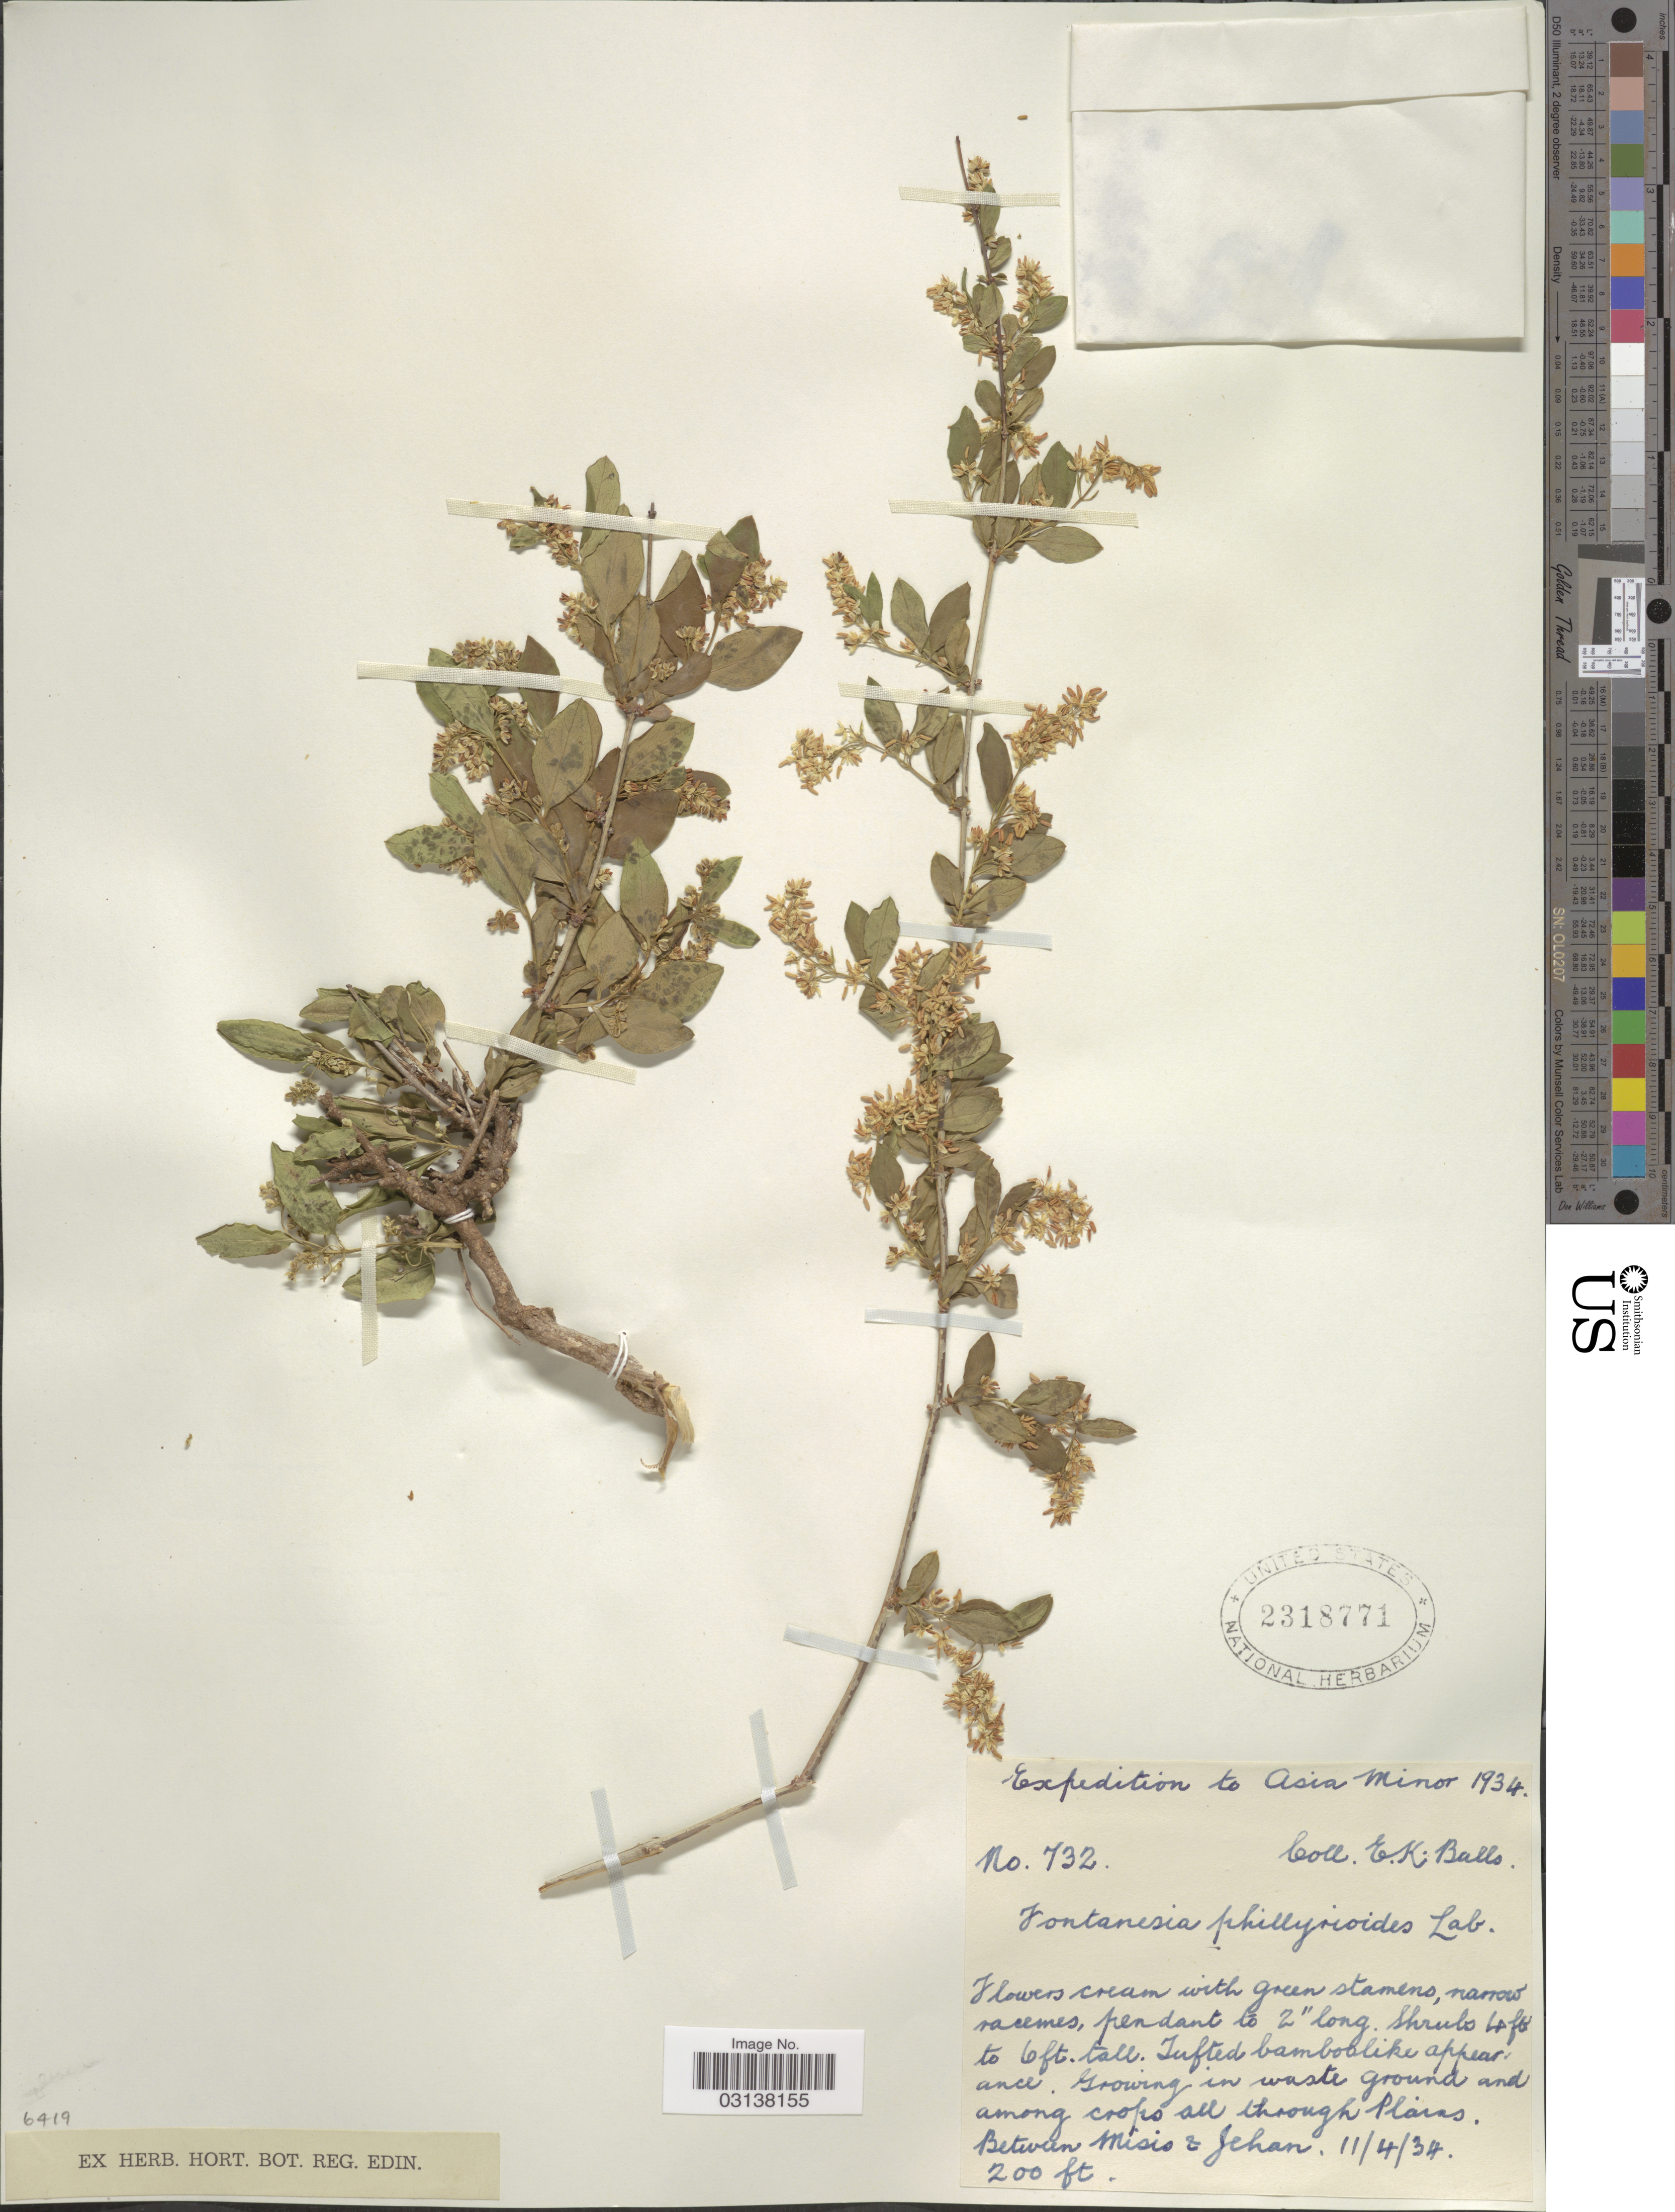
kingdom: Plantae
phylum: Tracheophyta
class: Magnoliopsida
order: Lamiales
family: Oleaceae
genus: Fontanesia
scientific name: Fontanesia phillyreoides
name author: Labill.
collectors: E. K. Balls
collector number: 732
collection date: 1934-04-11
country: Turkey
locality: Asia Minor. Between Misis & Jehan.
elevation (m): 61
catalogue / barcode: US 2318771